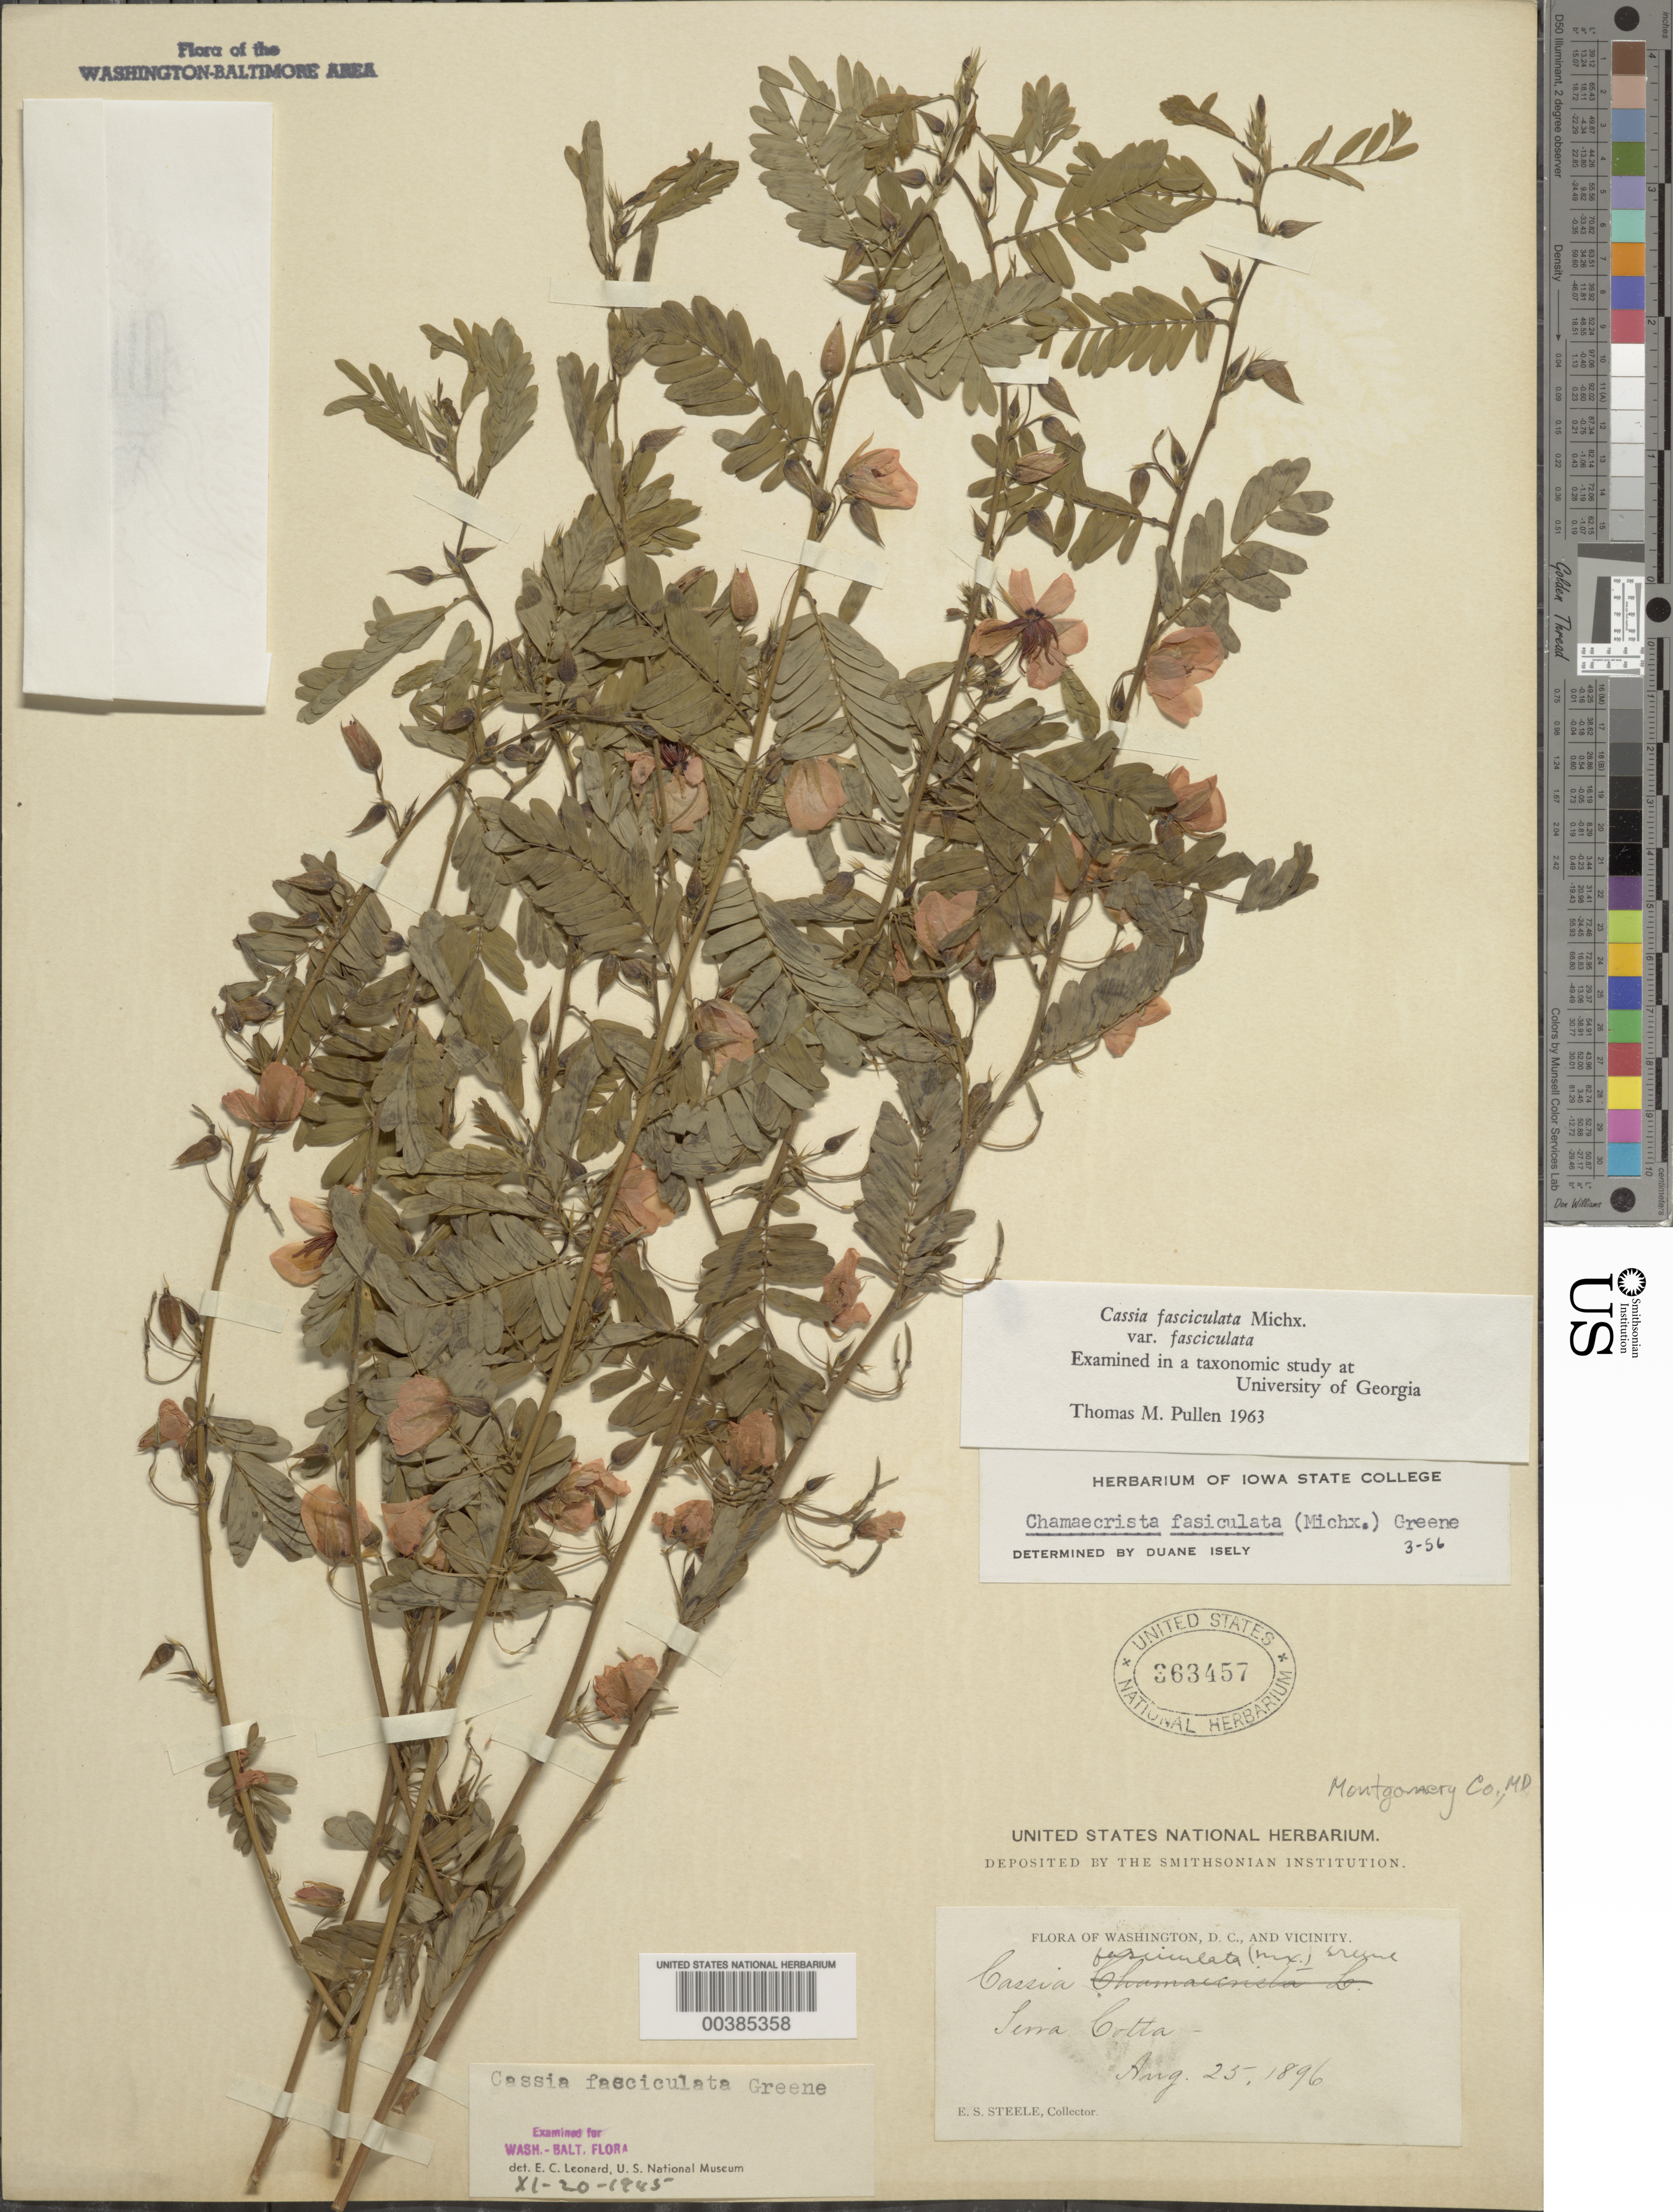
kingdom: Plantae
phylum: Tracheophyta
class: Magnoliopsida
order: Fabales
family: Fabaceae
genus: Chamaecrista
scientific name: Chamaecrista fasciculata var. fasciculata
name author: (Michx.) Greene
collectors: E. Steele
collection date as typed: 25 Aug 1896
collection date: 1896-08-25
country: United States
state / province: District of Columbia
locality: Terra Cotta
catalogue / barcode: US 363457